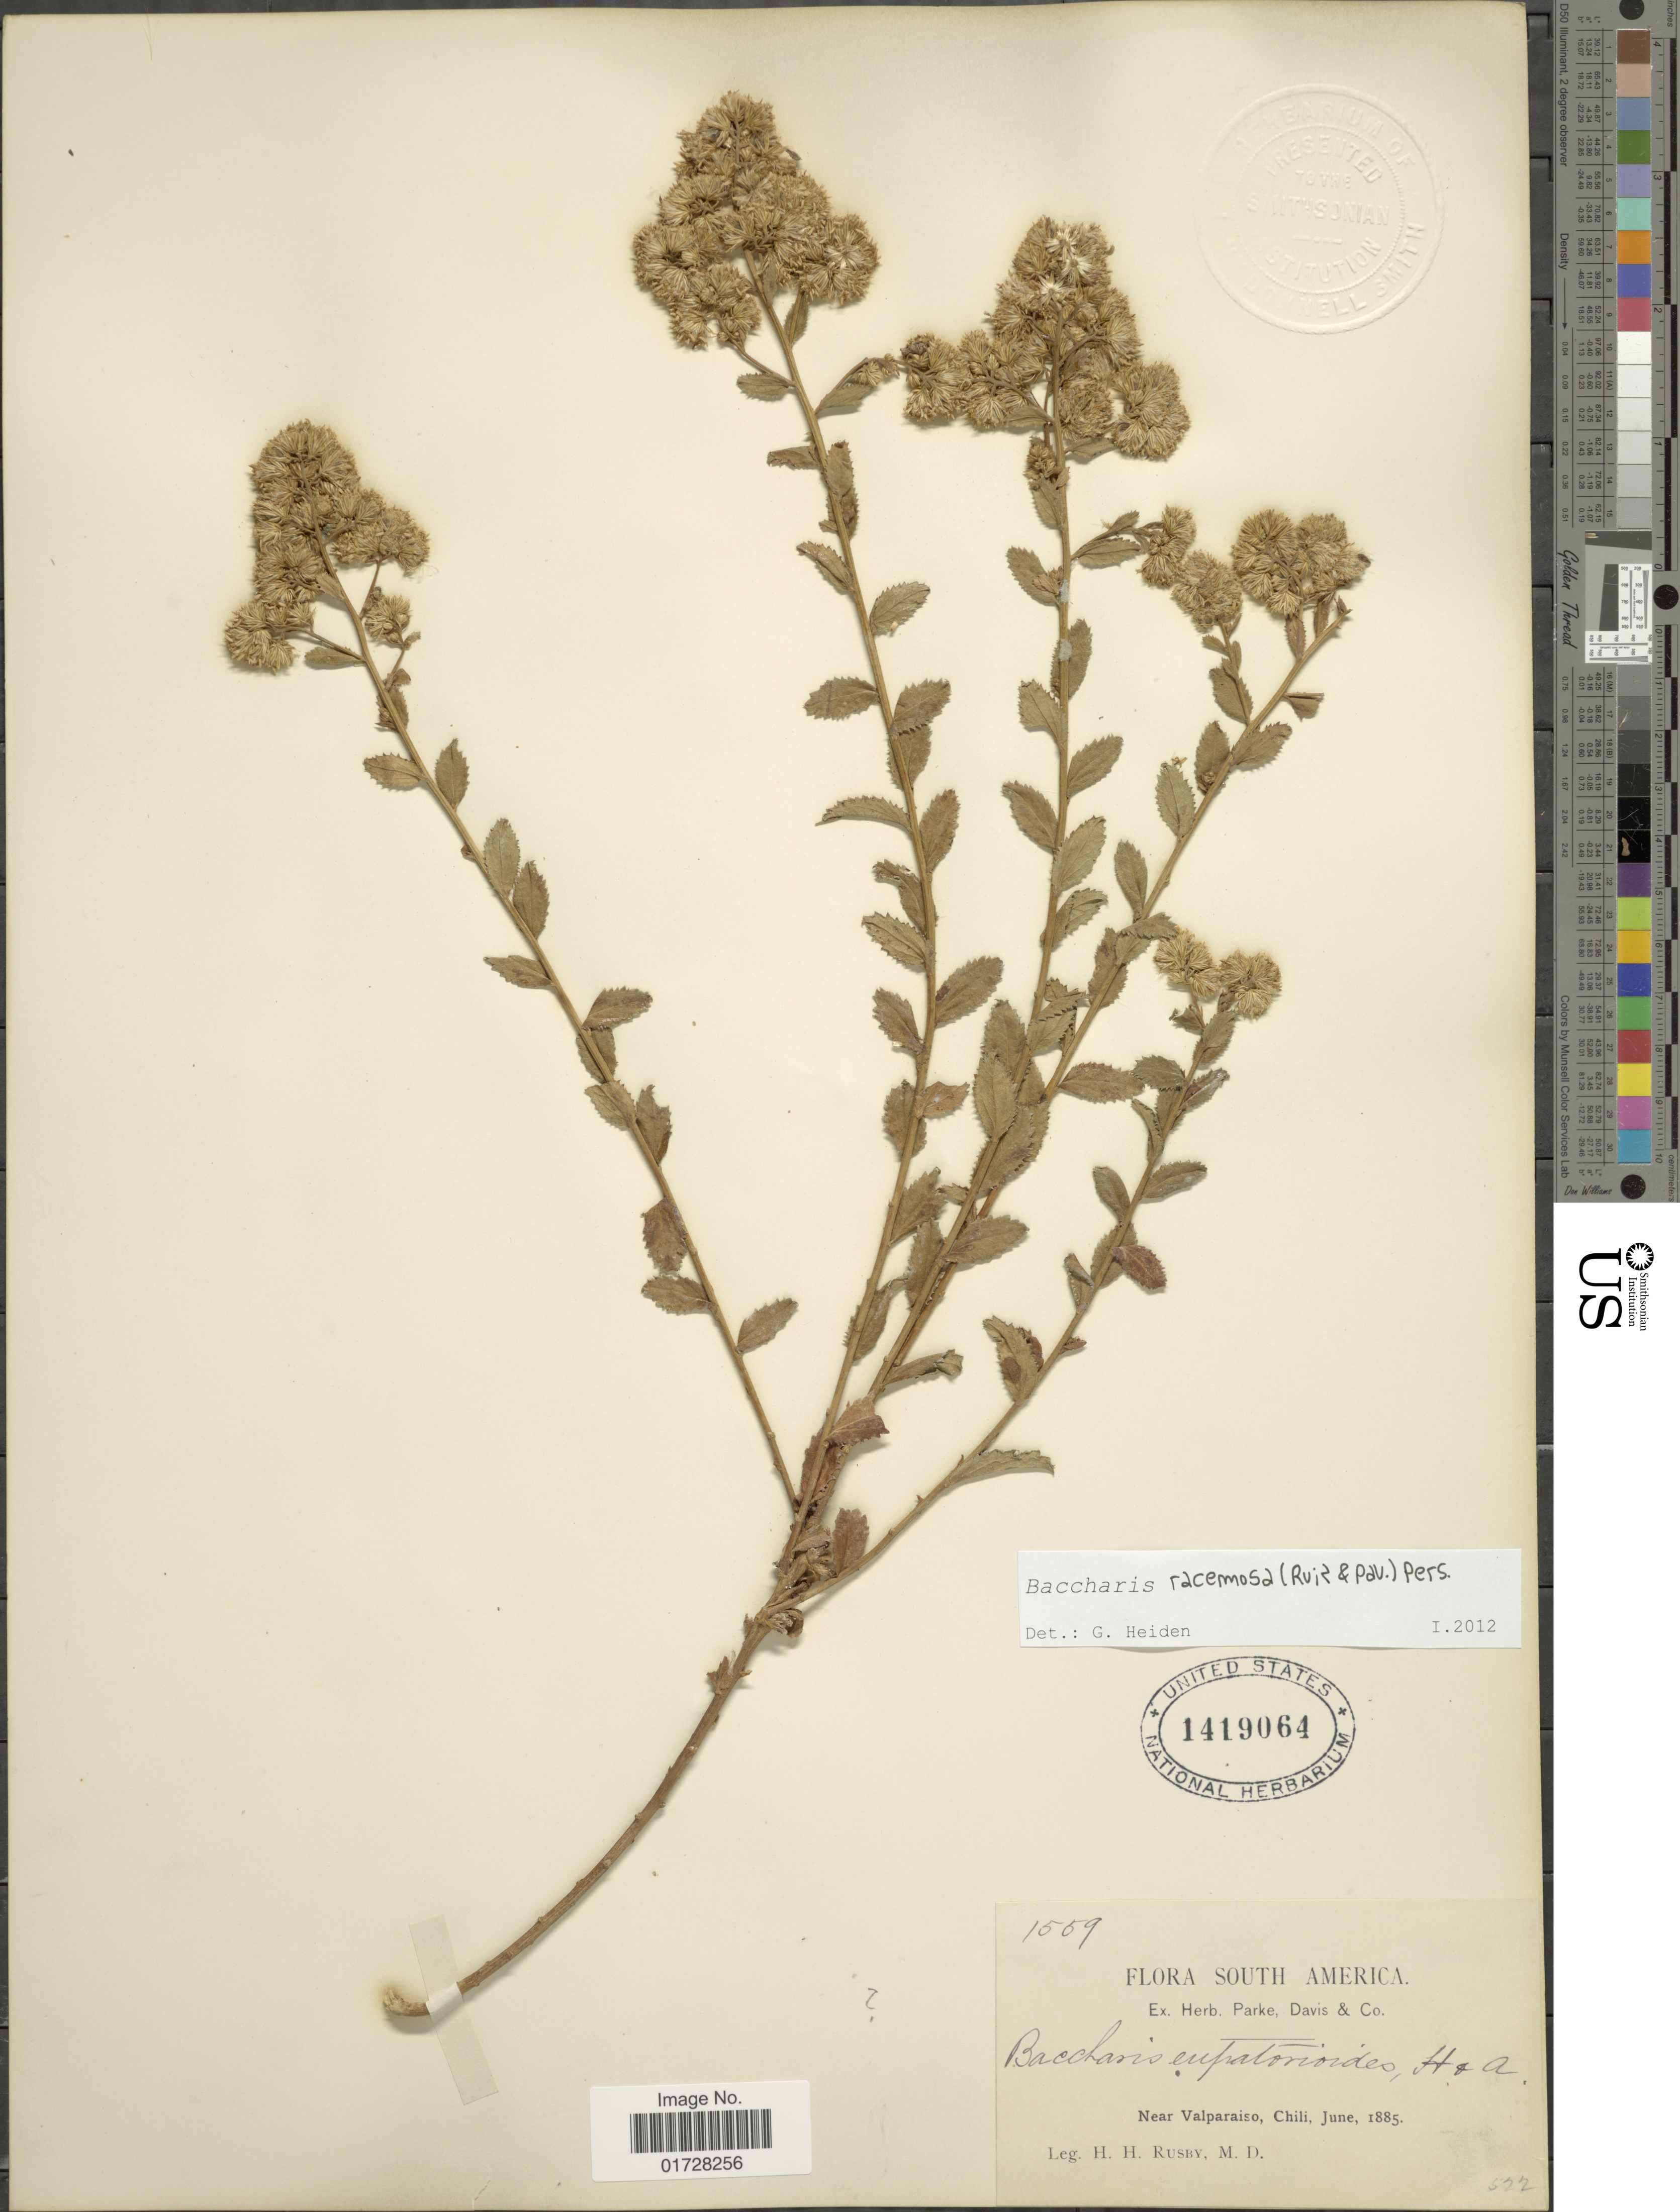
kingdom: Plantae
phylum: Tracheophyta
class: Magnoliopsida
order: Asterales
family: Asteraceae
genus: Baccharis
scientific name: Baccharis racemosa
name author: (Ruiz & Pav.) DC.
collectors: H. H. Rusby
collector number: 1559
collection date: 1885-06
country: Chile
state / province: Valparaíso (V)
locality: South America, near Valparaiso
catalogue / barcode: US 1419064